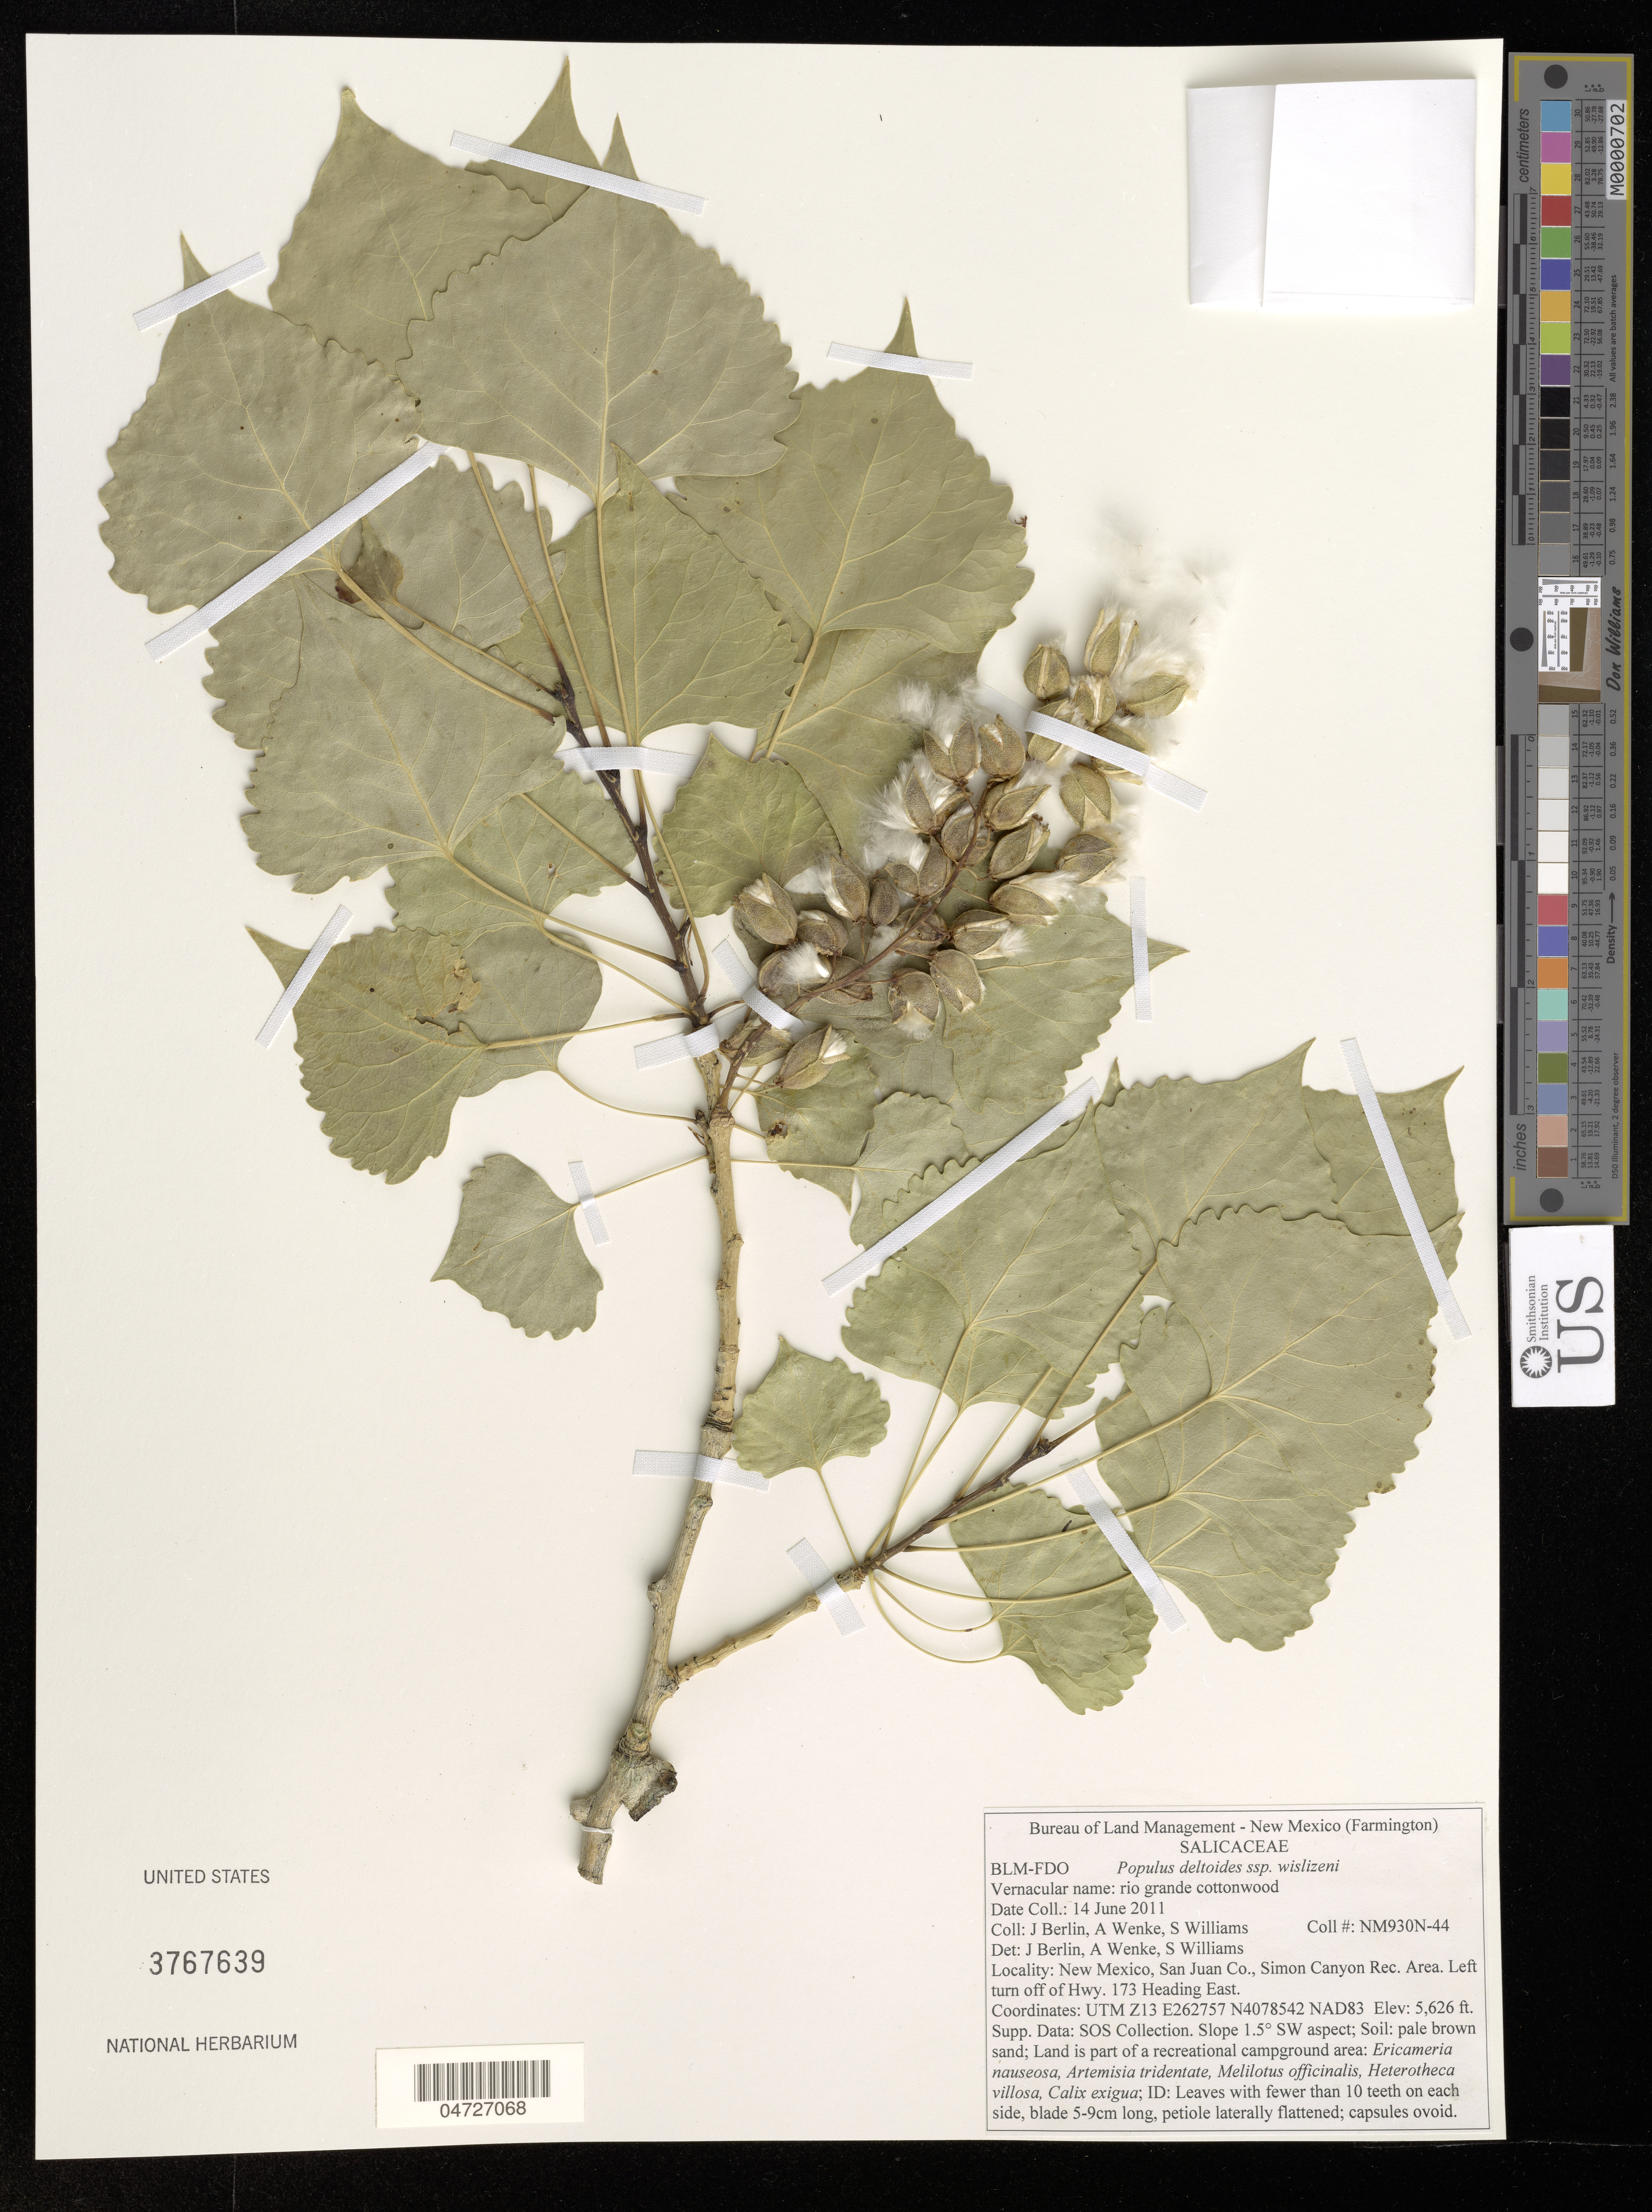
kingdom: Plantae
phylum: Tracheophyta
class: Magnoliopsida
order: Malpighiales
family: Salicaceae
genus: Populus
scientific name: Populus deltoides subsp. wislizeni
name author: (S. Watson) Eckenw.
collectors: J. Berlin, A. Wenke & S. Williams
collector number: NM930N-44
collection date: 2011-06-14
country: United States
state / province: New Mexico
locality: (Farmington). San Juan Co., Simon Canyon Rec. Area. Left turn off of Hwy. 173 Heading East.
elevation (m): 1715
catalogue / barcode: US 3767639